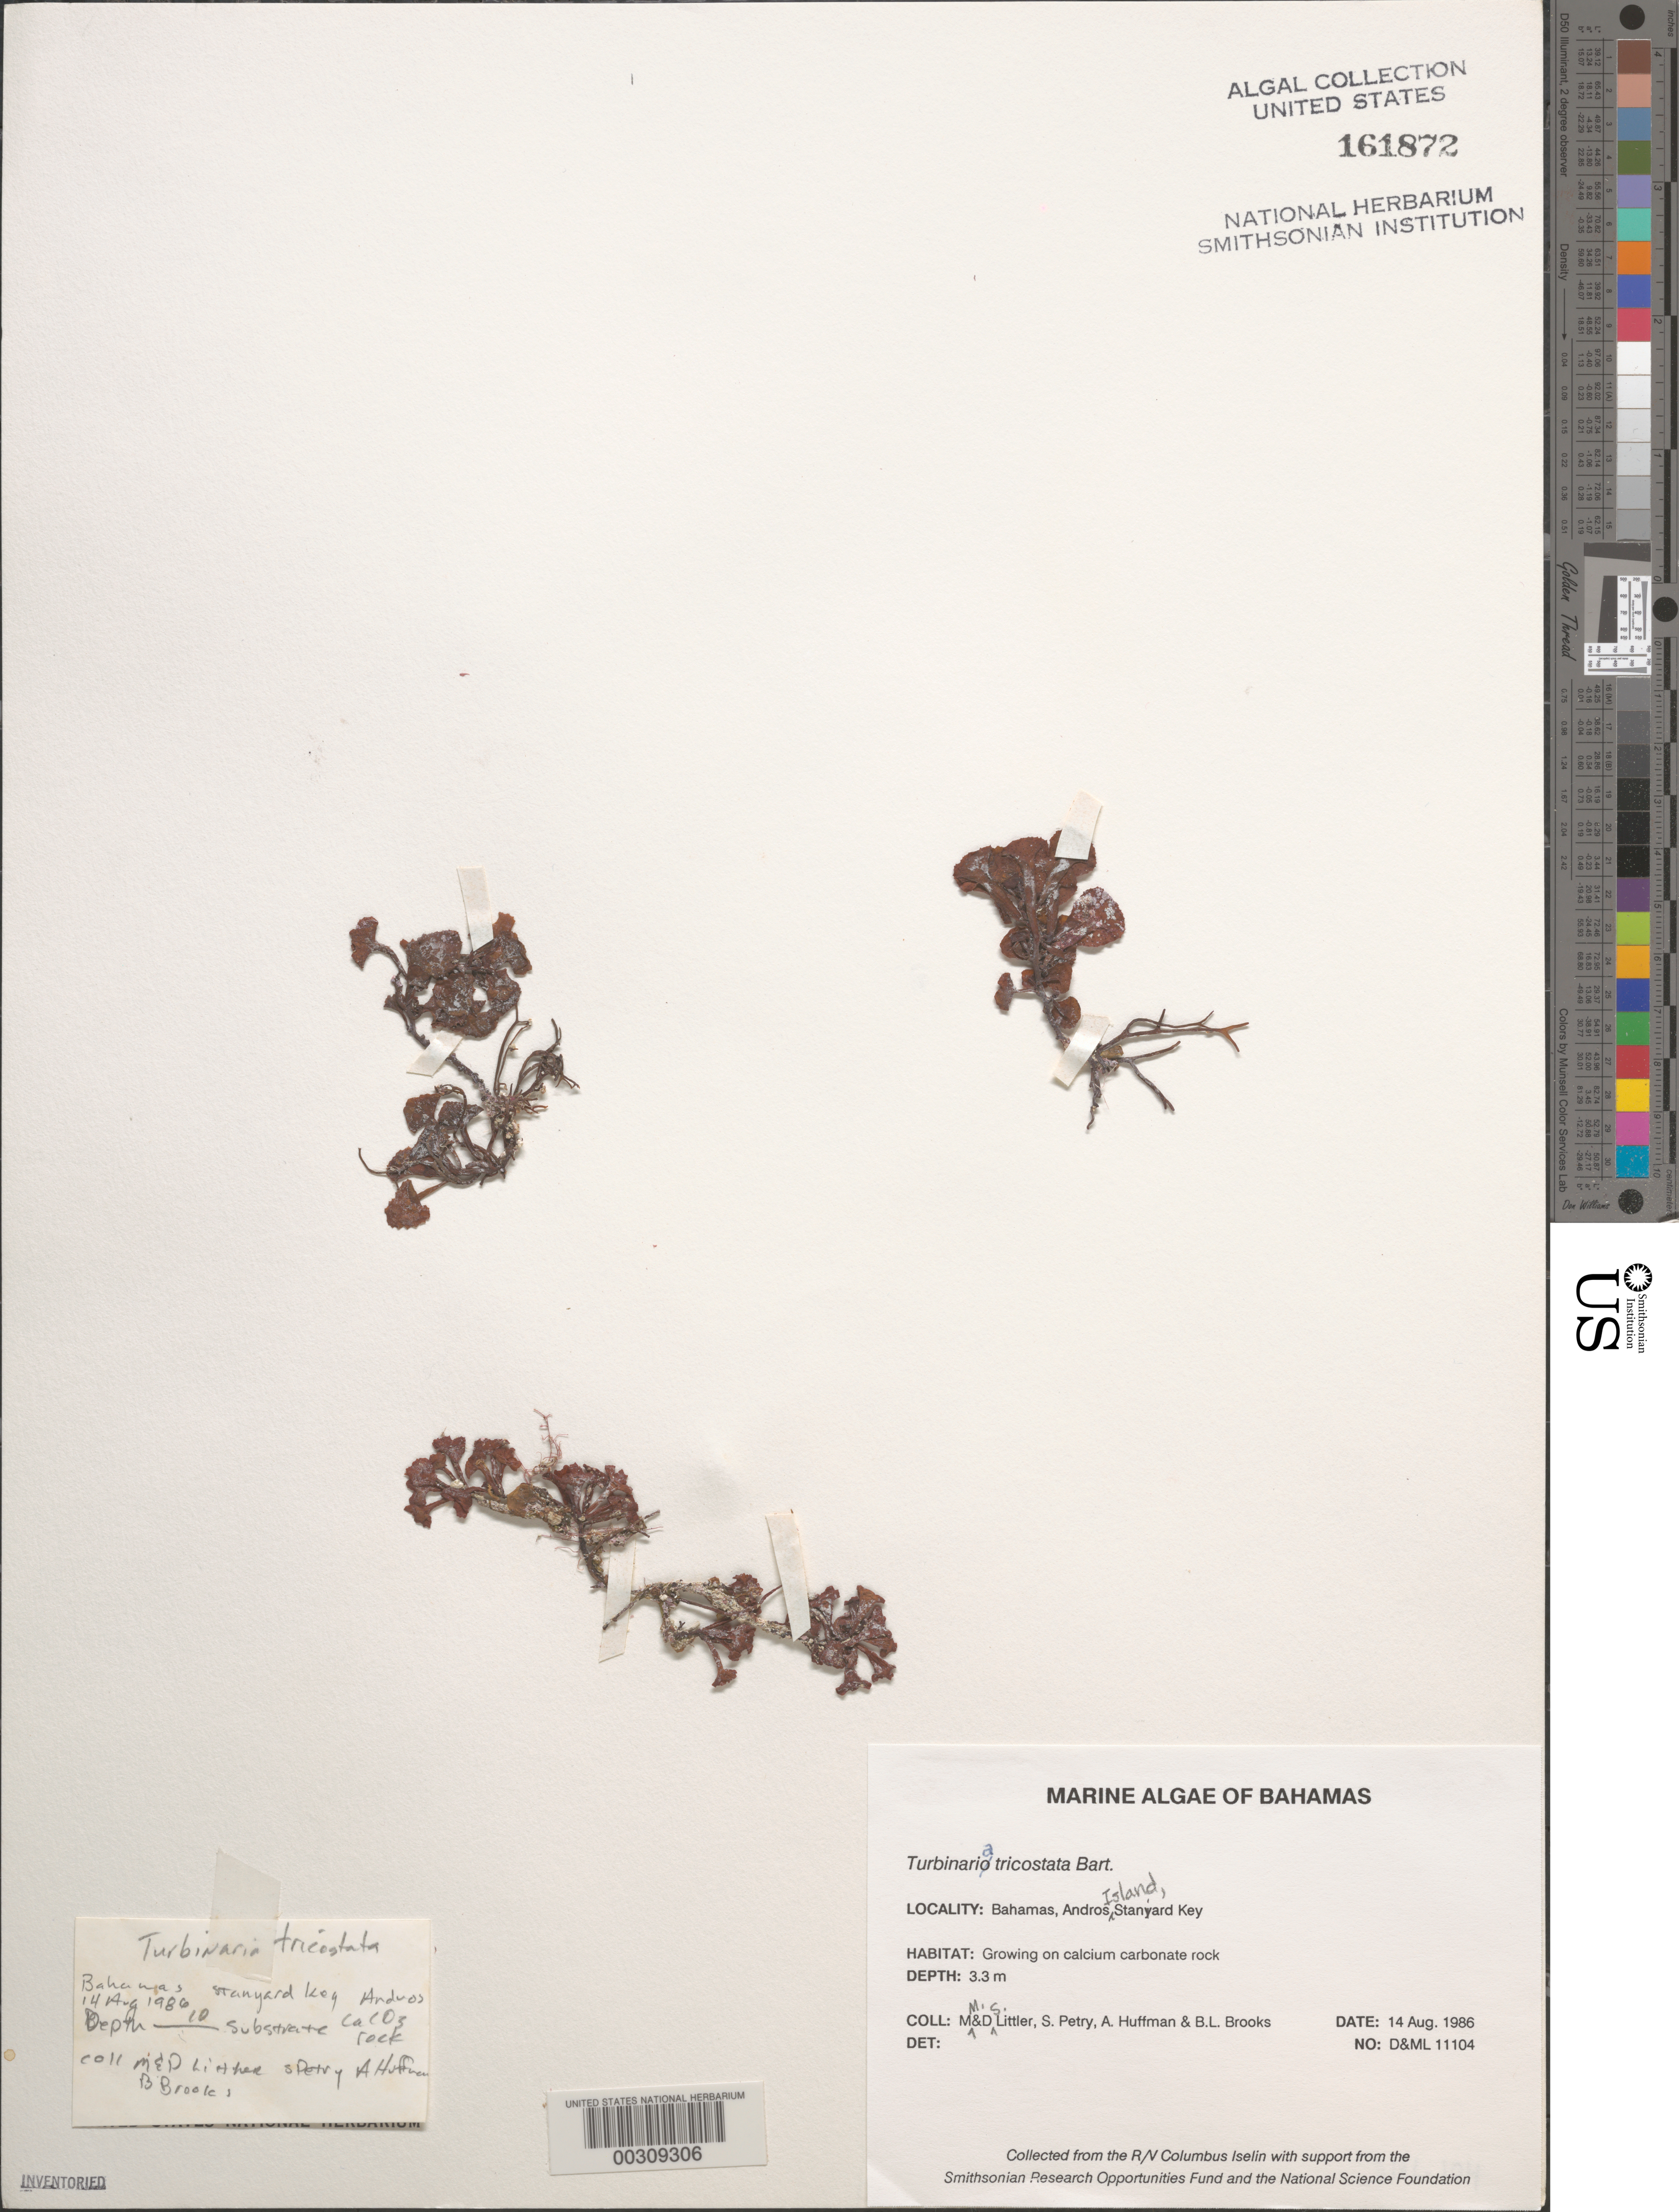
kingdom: Chromista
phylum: Ochrophyta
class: Phaeophyceae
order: Fucales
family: Sargassaceae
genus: Turbinaria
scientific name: Turbinaria tricostata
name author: E.S. Barton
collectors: M. M. Littler, D. S. Littler, S. Petry, A. Huffman & B. Brooks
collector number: D&ML 11104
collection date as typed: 14 Aug 1986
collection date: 1986-08-14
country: Bahamas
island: Staniard Cay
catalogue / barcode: US 161872